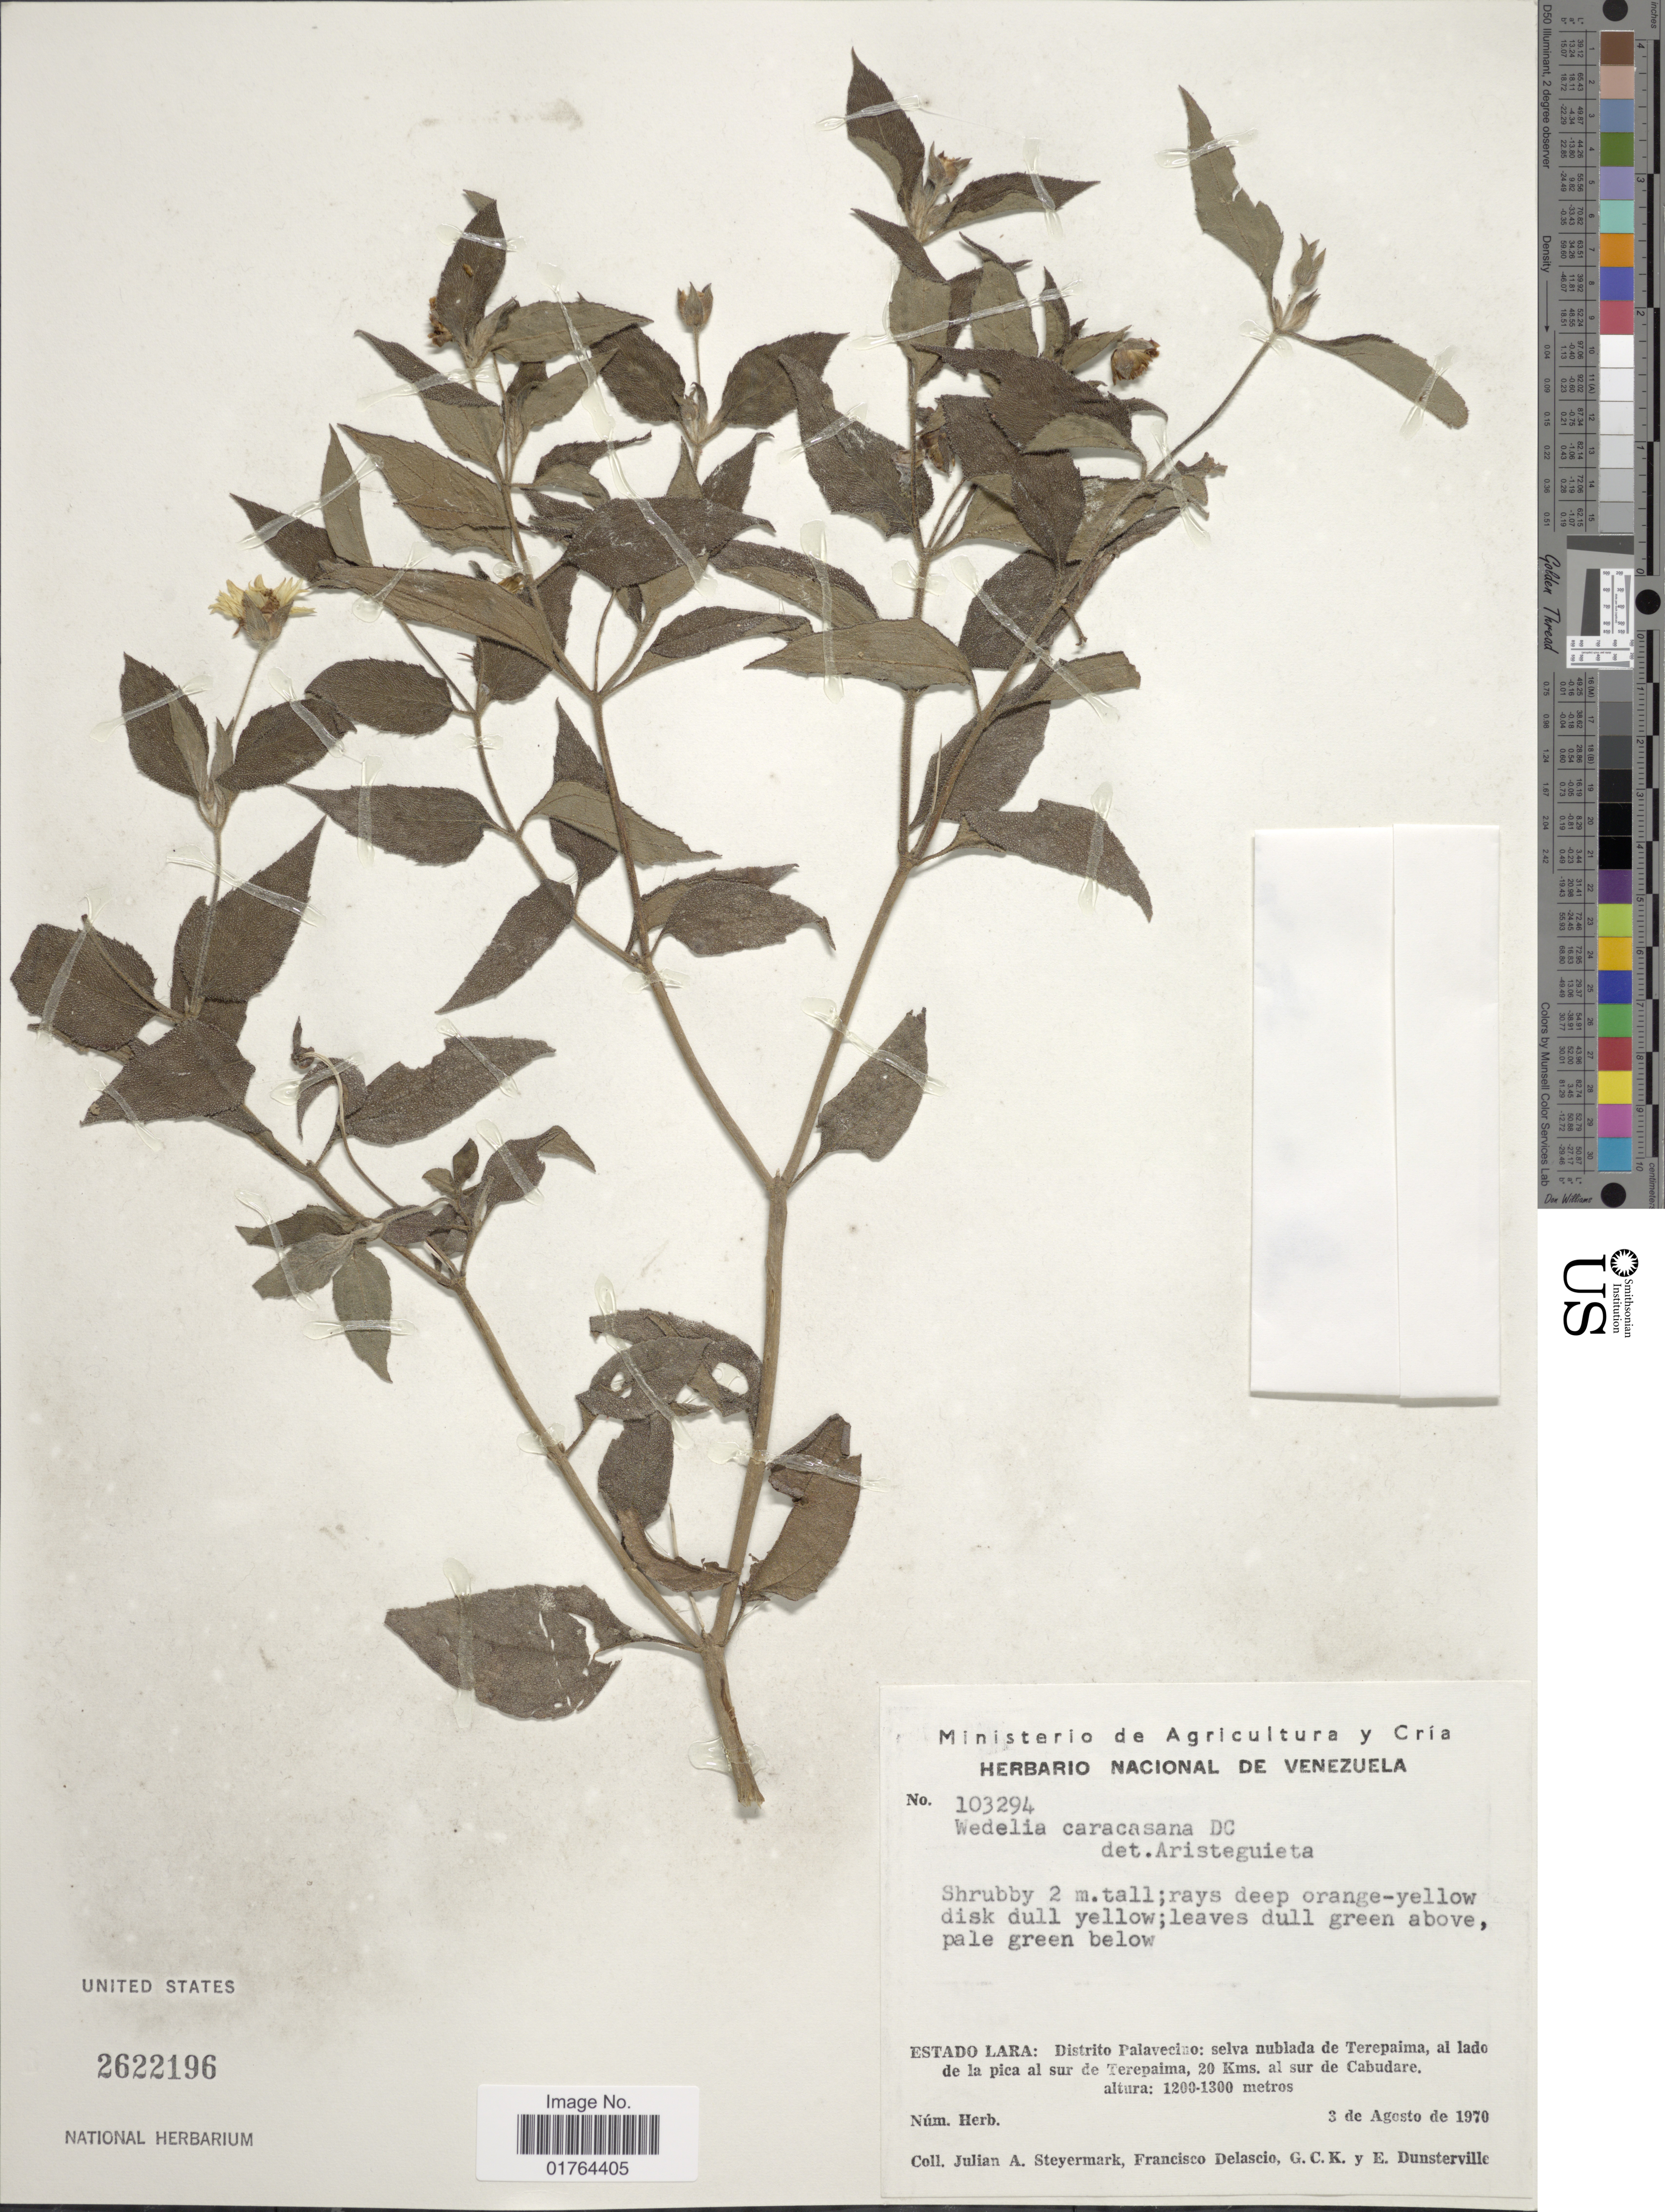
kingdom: Plantae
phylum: Tracheophyta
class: Magnoliopsida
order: Asterales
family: Asteraceae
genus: Wedelia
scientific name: Wedelia calycina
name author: Rich.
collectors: J. Steyermark, F. Delascio C., G. C. K. Dunsterville & E. Dunsterville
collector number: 103294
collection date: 1970-08-03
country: Venezuela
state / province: Lara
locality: Distrito Palavecino, selva nublada de Tere paima, al lado de la pica al sur de Terepaima, 20 kms al sur de Cabudare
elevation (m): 1200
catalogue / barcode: US 2622196